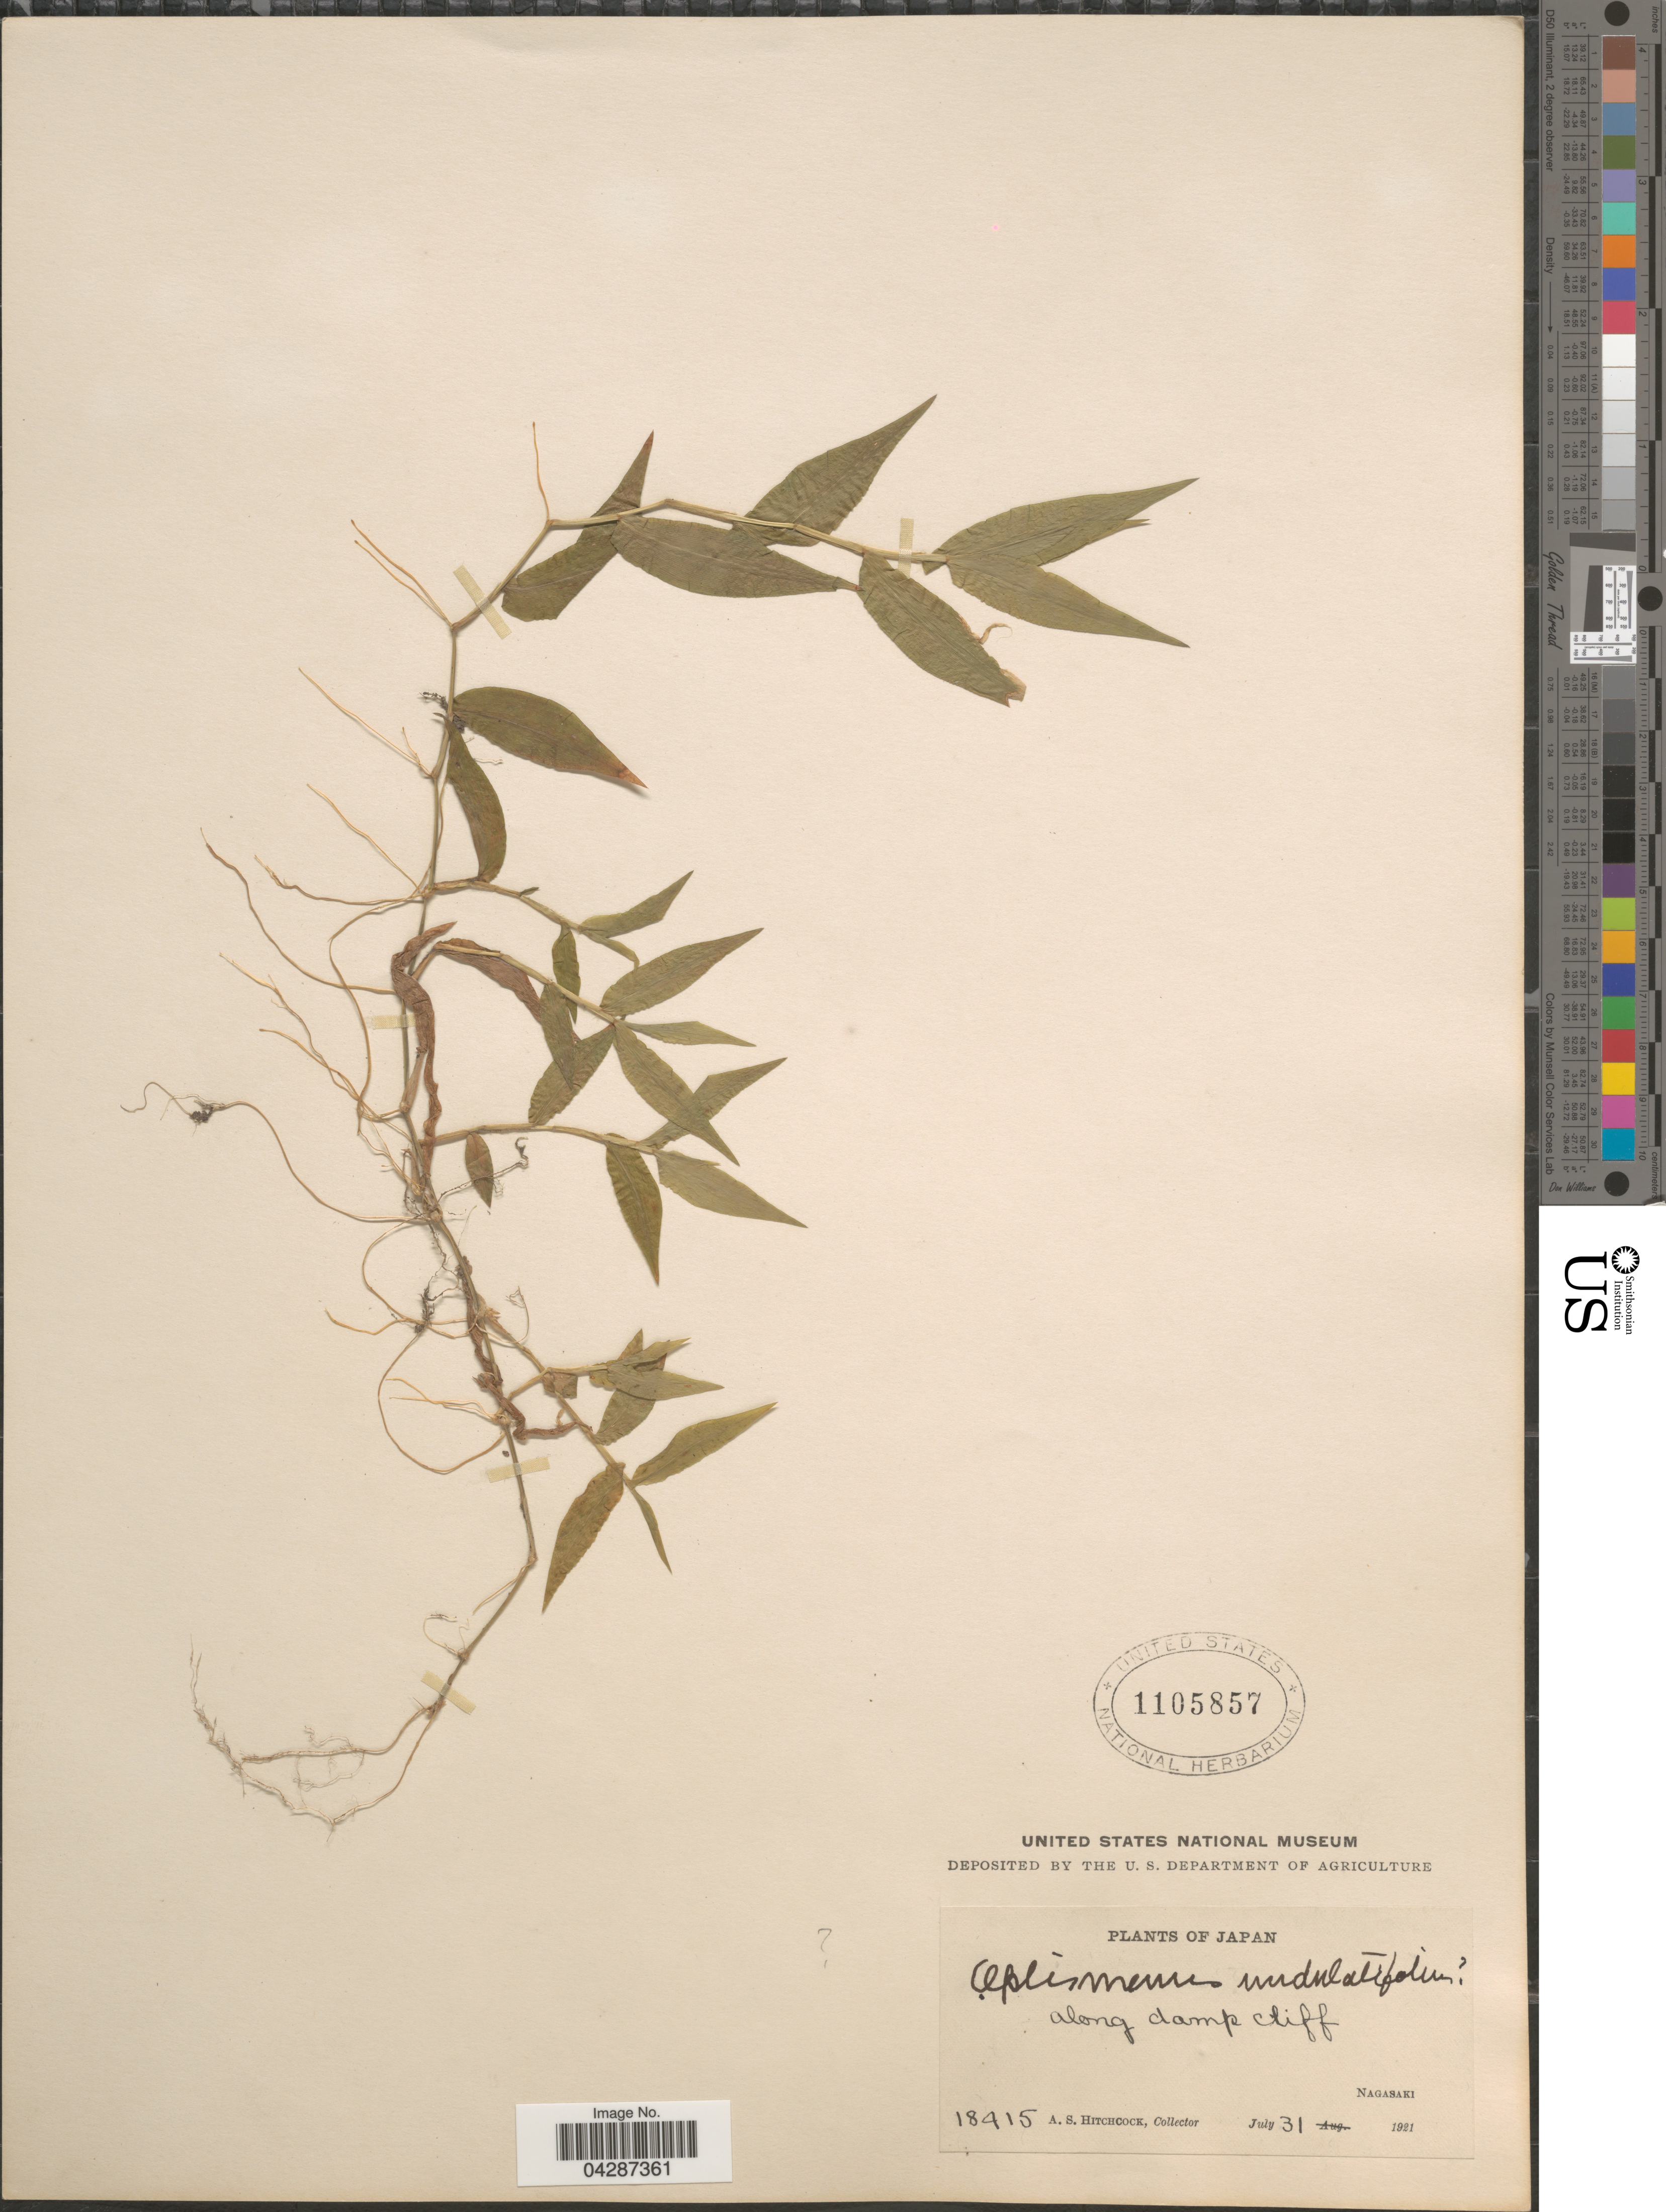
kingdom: Plantae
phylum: Tracheophyta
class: Liliopsida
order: Poales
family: Poaceae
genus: Oplismenus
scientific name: Oplismenus sp.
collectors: A. S. Hitchcock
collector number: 18415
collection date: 1921-07-31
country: Japan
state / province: Nagasaki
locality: Along damp cliff.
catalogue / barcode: US 1105857